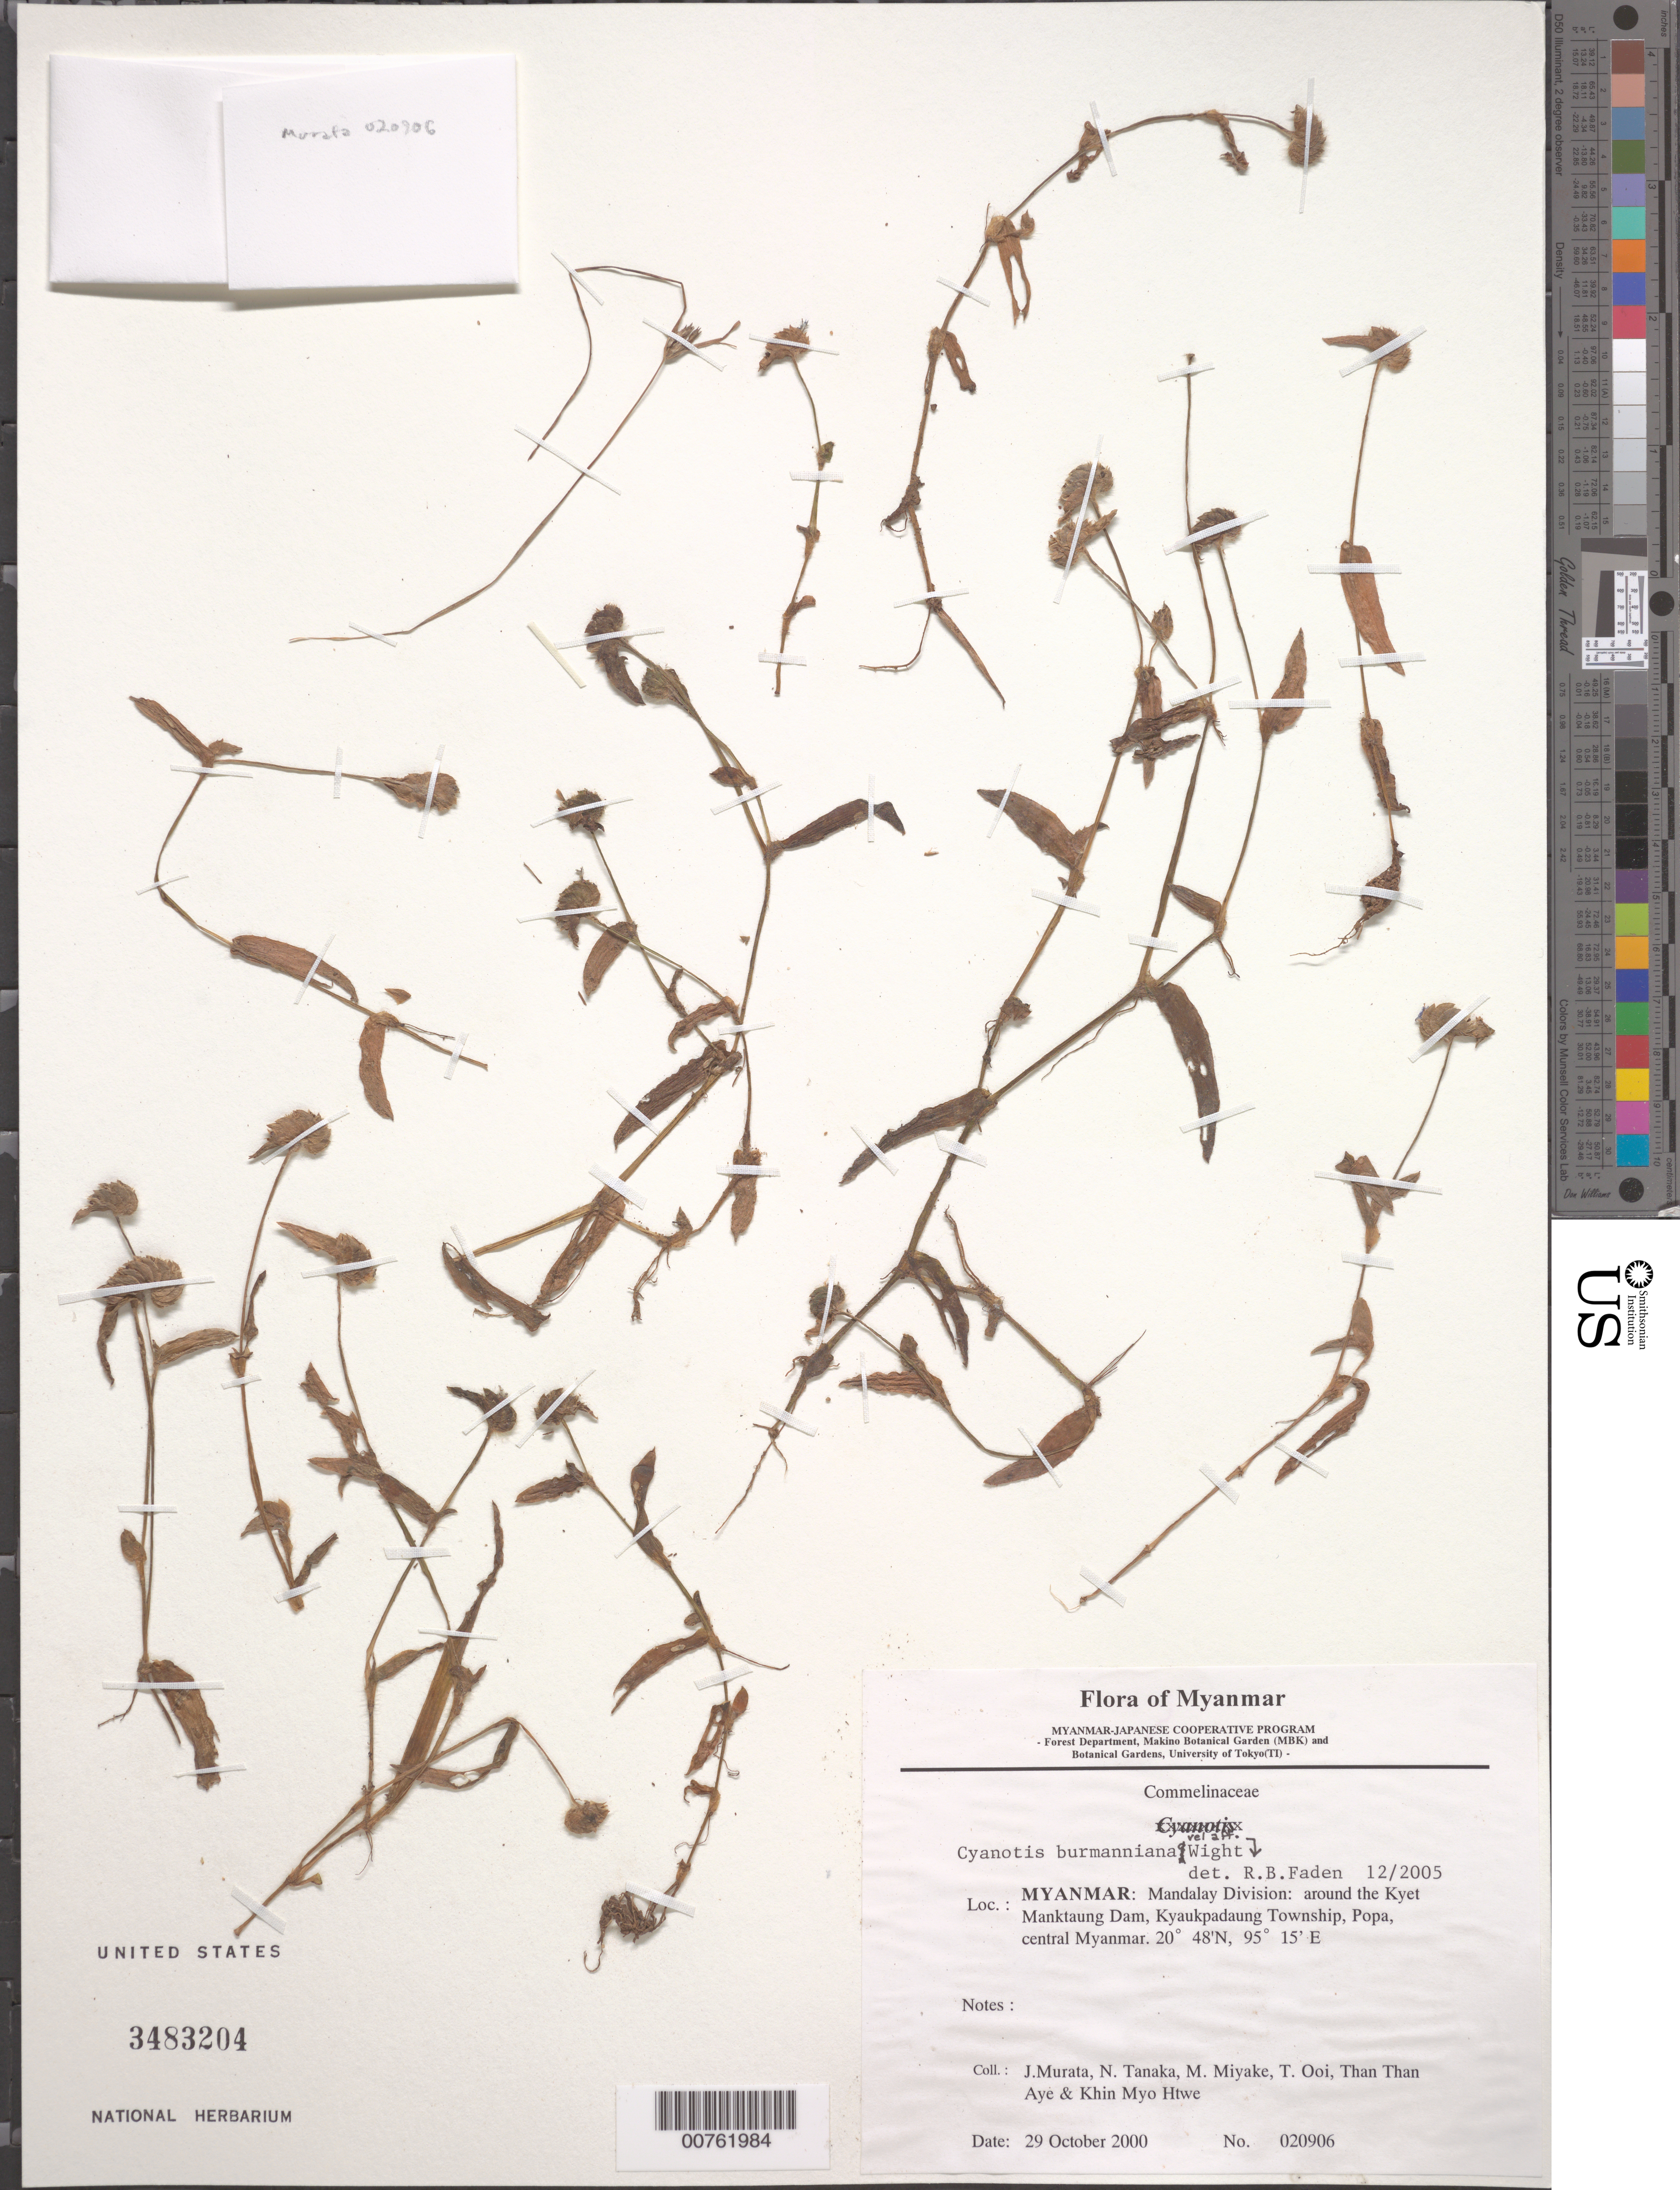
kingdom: Plantae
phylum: Tracheophyta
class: Liliopsida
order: Commelinales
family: Commelinaceae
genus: Cyanotis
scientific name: Cyanotis burmanniana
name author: Wight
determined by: Faden, Robert B., (US), Smithsonian Institution - National Museum of Natural History (UNITED STATES)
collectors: J. Murata et al.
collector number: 20906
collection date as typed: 29 Oct 2000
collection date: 2000-10-29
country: Myanmar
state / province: Mandalay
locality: around the Kyet Manktaung Dam, Kyaukpadaung Township, Popa, central Myanmar.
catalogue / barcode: US 3483204